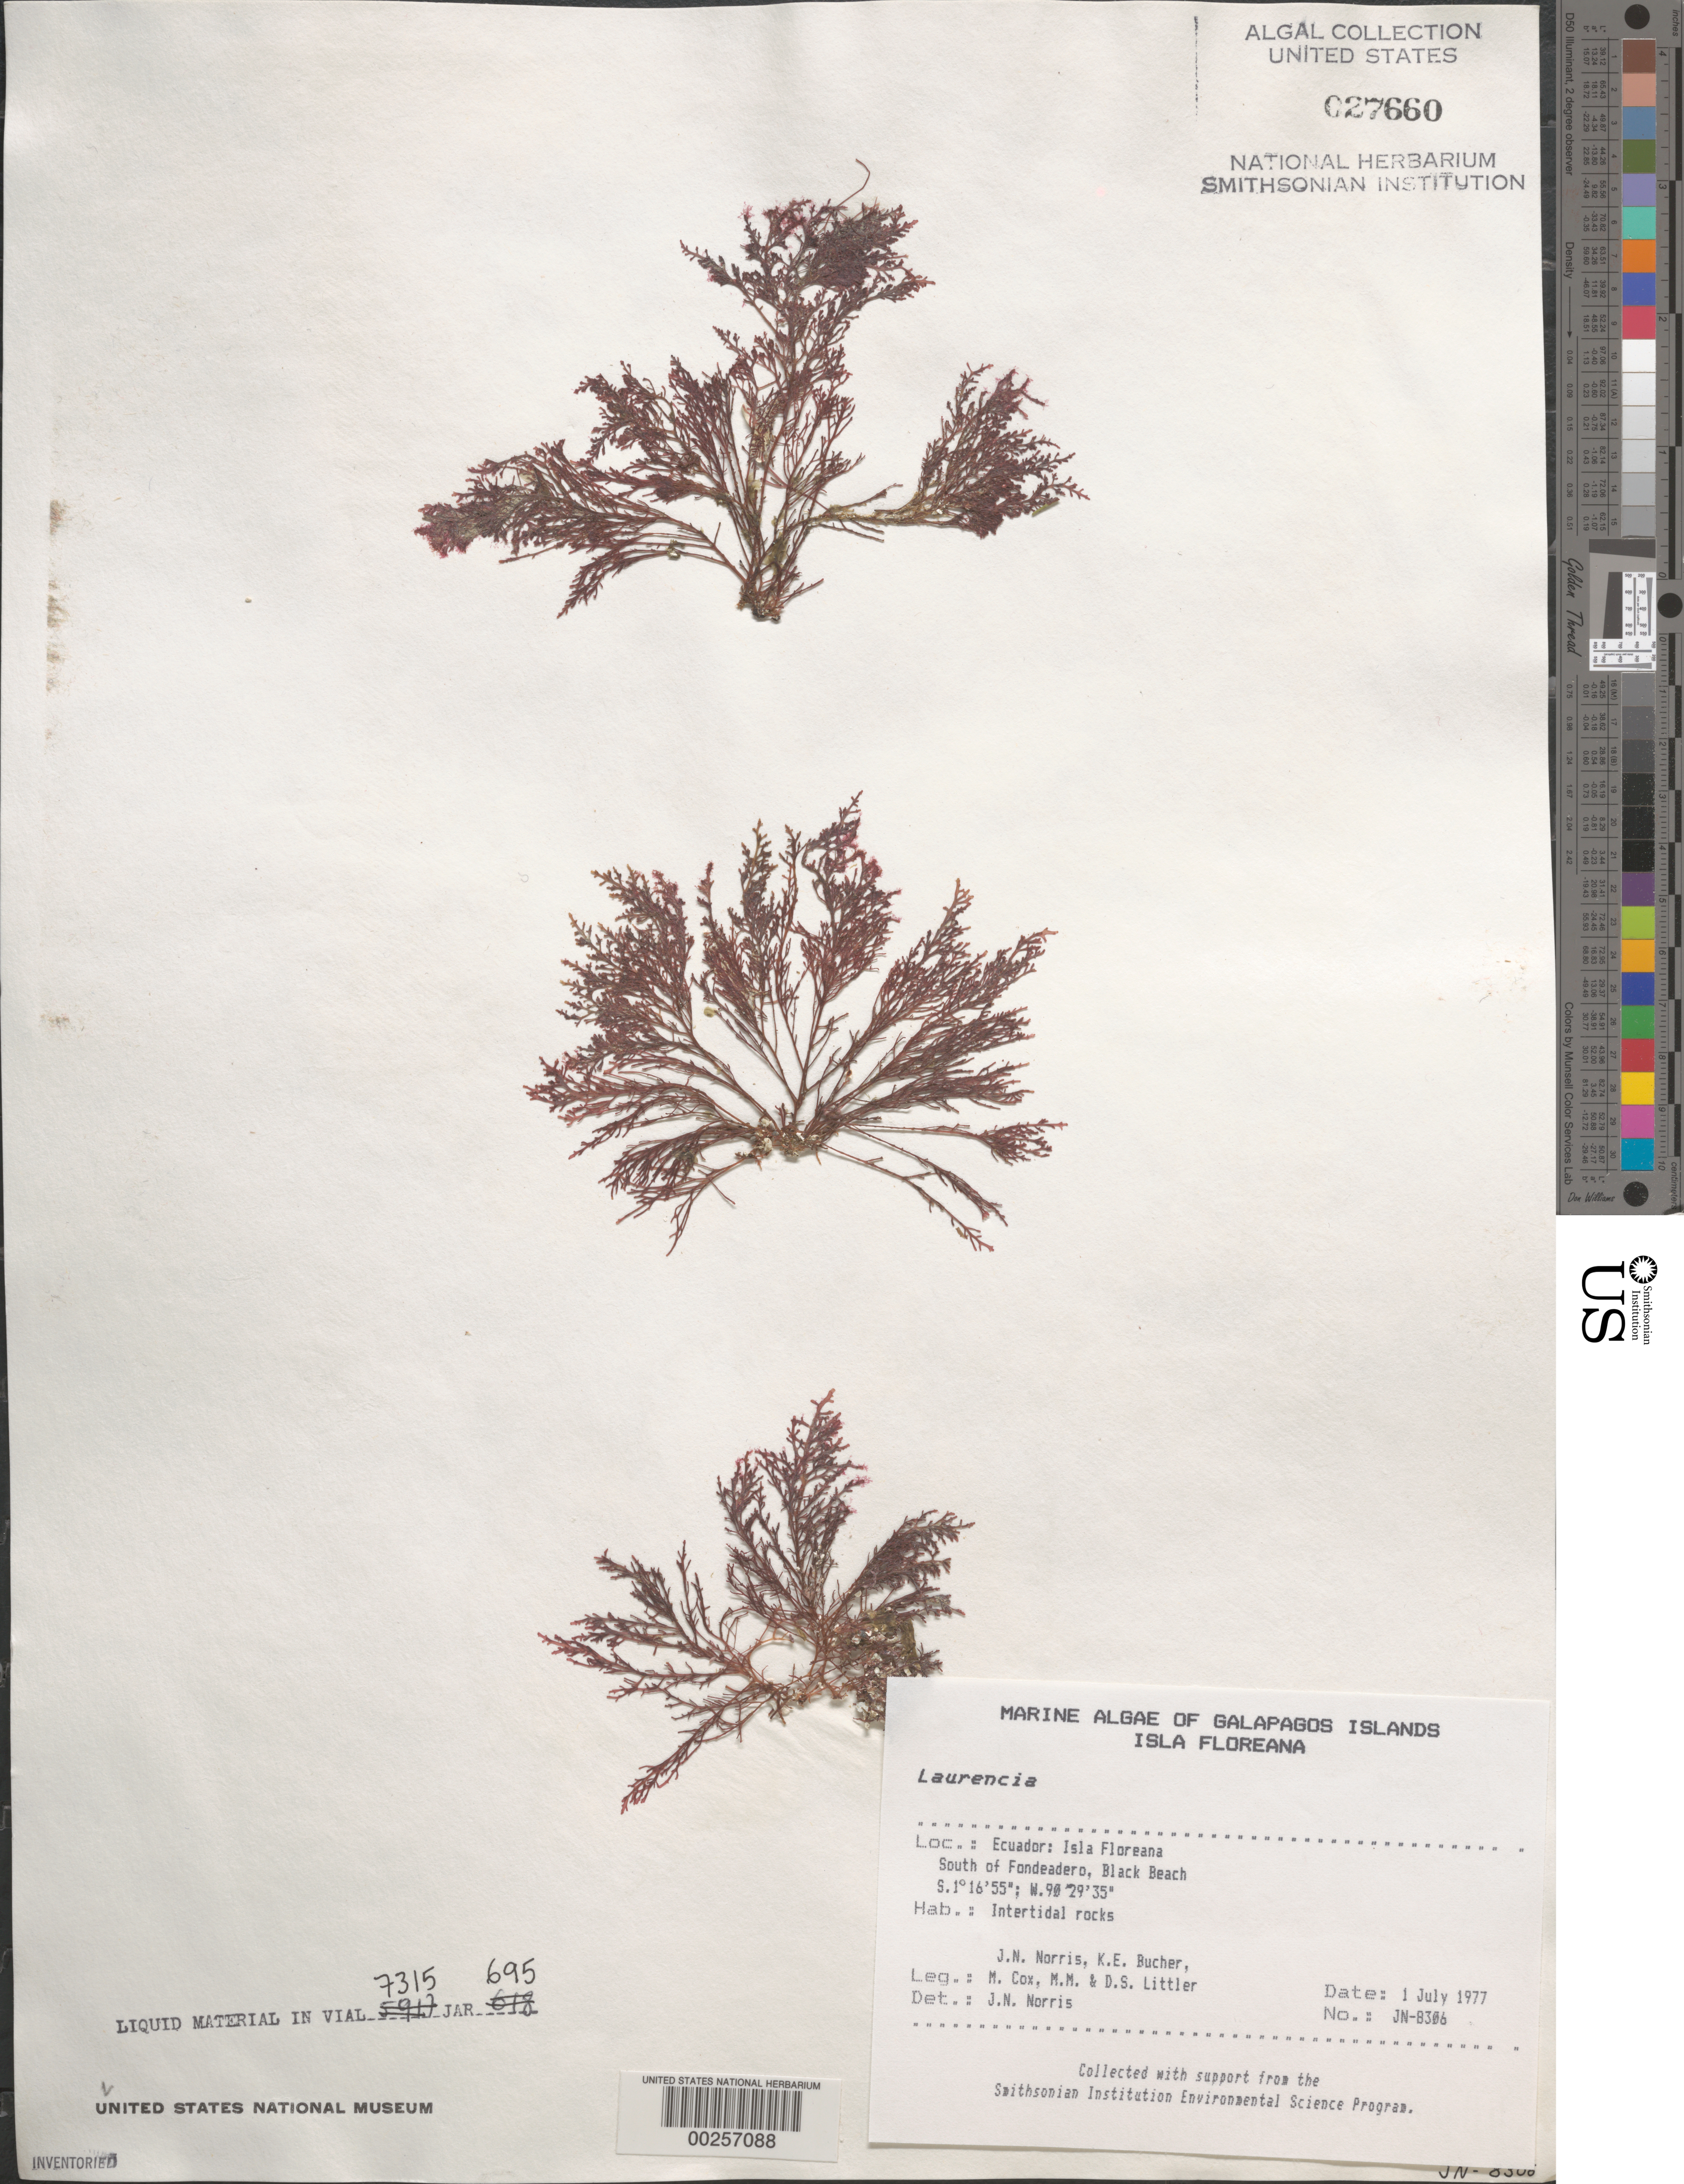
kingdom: Plantae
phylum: Rhodophyta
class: Florideophyceae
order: Ceramiales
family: Rhodomelaceae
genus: Laurencia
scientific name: Laurencia sp.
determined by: Norris, James N.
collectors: J. N. Norris, K. E. Bucher, M. Cox, M. M. Littler & D. S. Littler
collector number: JN-8306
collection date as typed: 01 Jul 1977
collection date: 1977-07-01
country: Ecuador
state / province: Colón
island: Floreana [Charles, Santa Maria]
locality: Black Beach south of Fondeadero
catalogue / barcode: US 27660